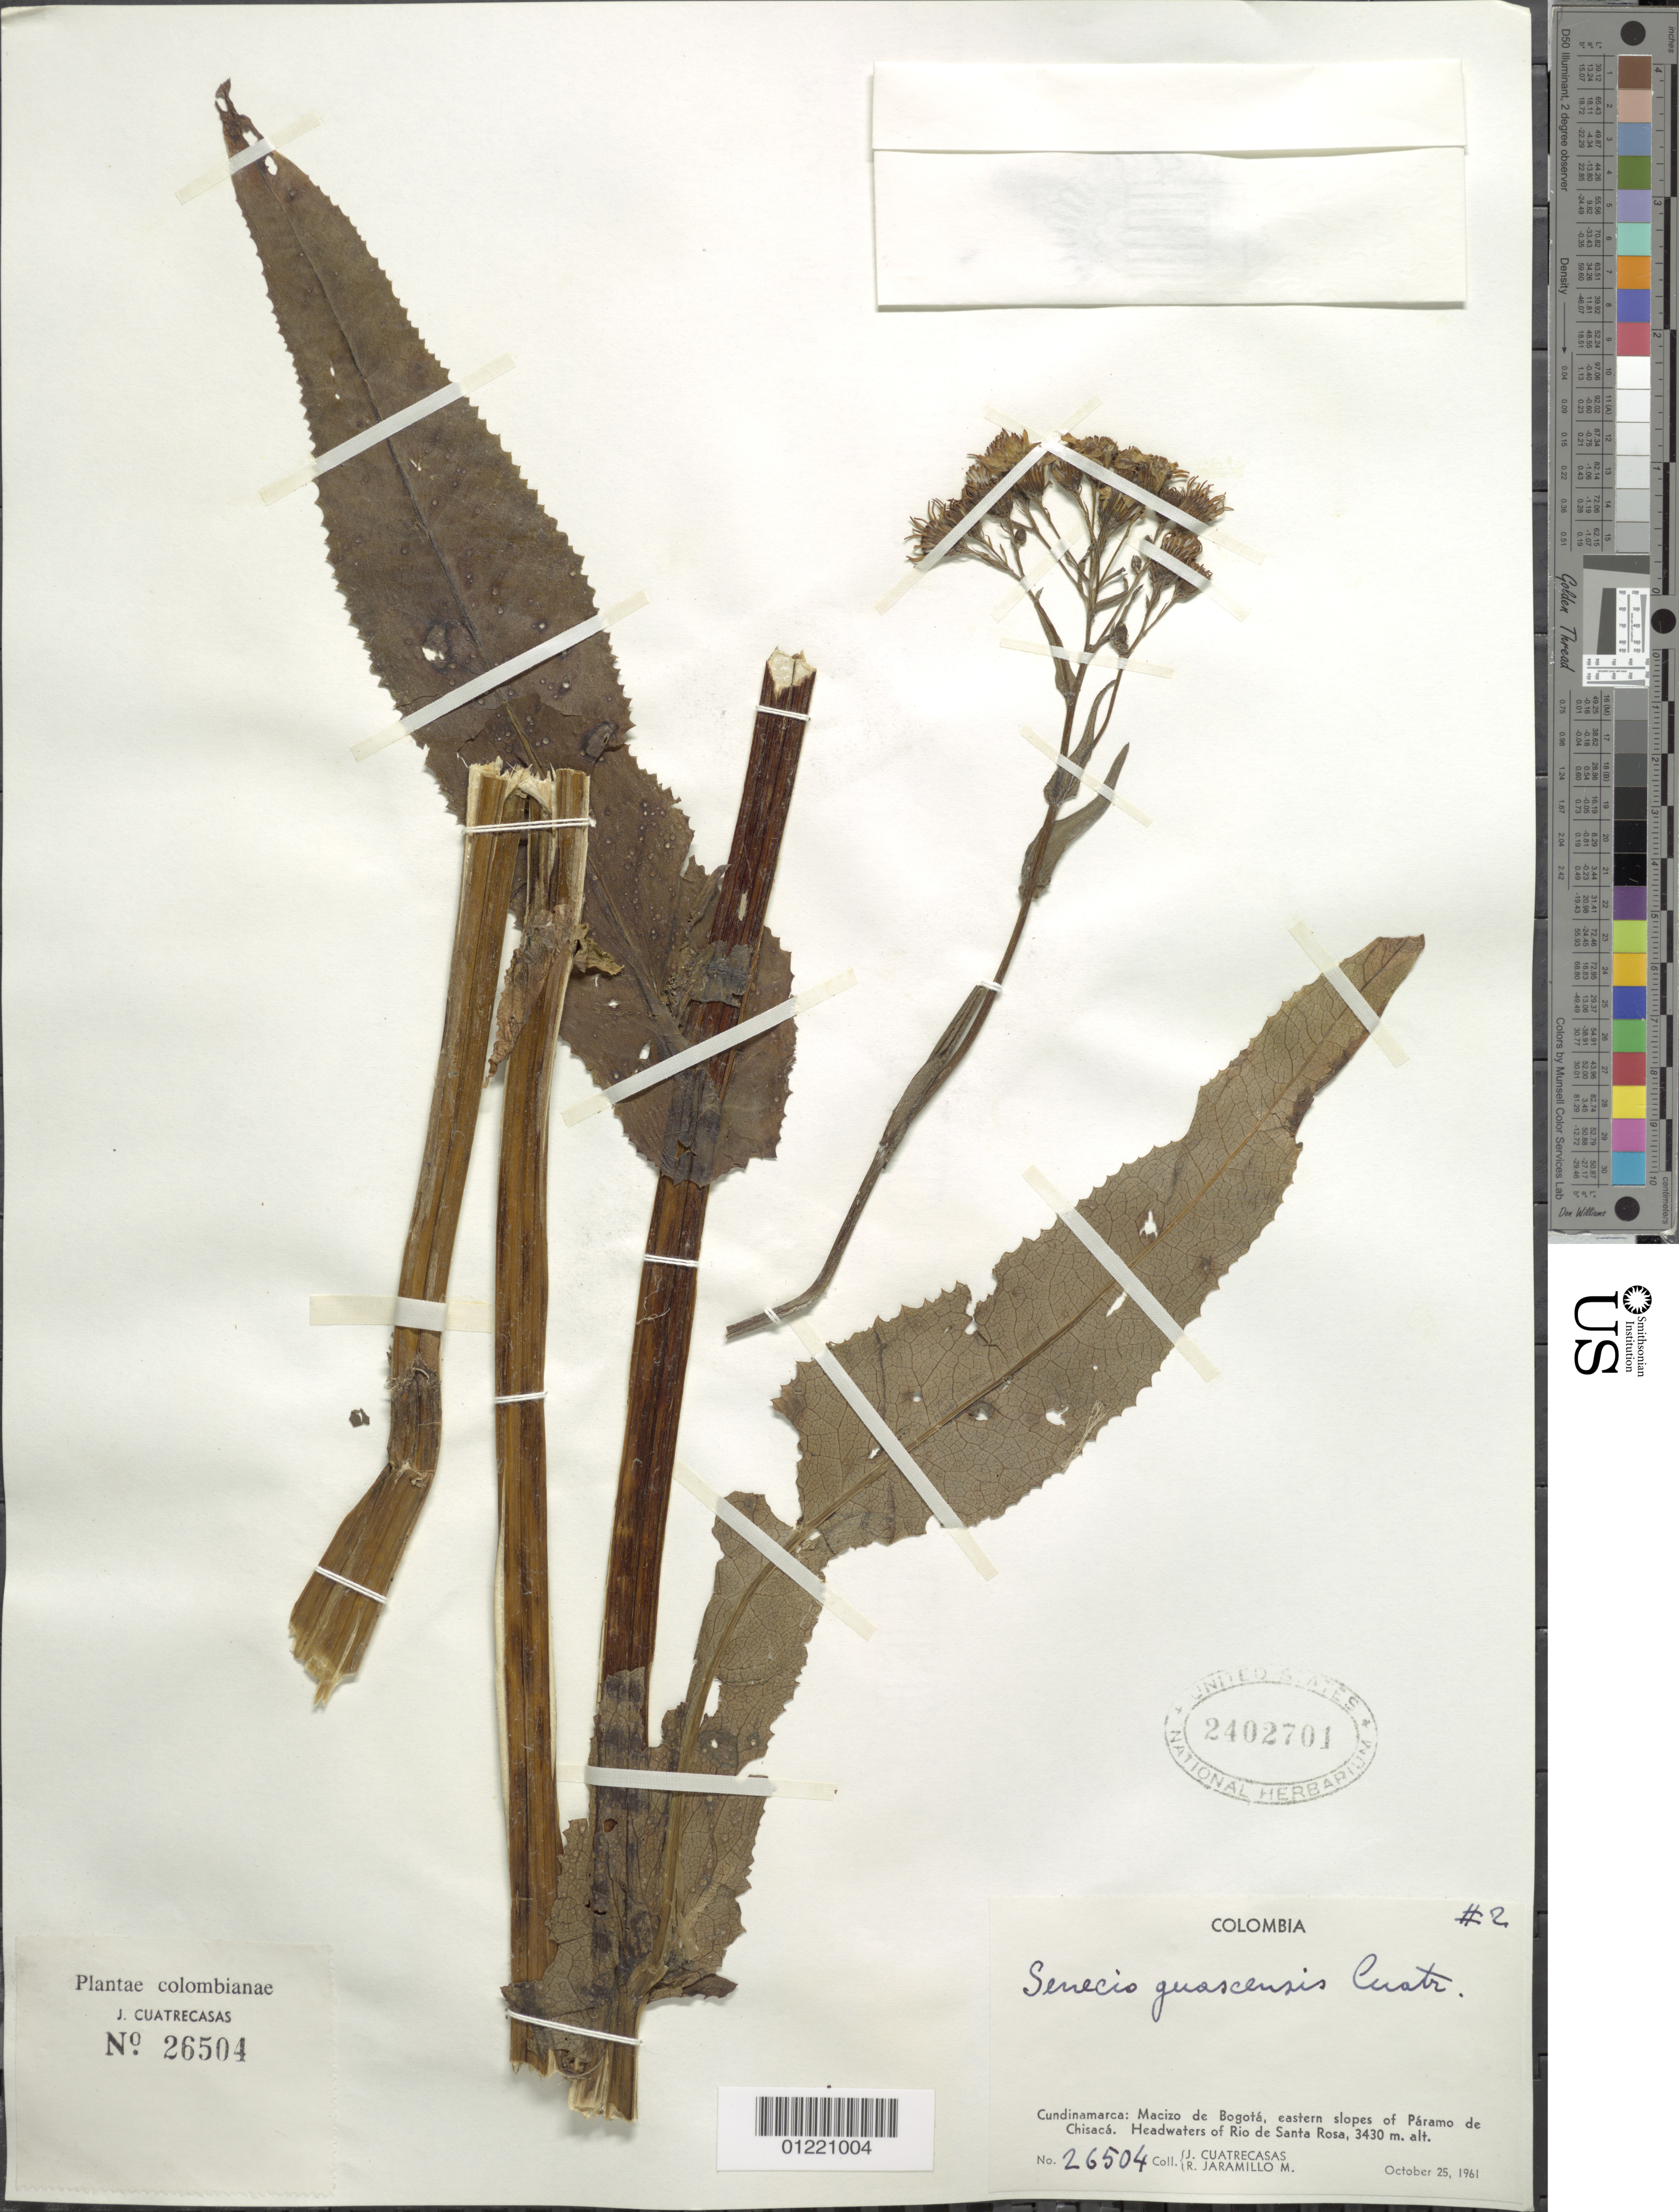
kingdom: Plantae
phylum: Tracheophyta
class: Magnoliopsida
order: Asterales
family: Asteraceae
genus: Senecio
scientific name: Senecio guascensis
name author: Cuatrec.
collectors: J. Cuatrecasas & R. Jaramillo M.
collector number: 26504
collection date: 1961-10-25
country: Colombia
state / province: Cundinamarca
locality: Macizo de Bogotá (Bogota Massif), eastern slopes of Paramo de Chisaca. Headwaters of Rio de Santa Rosa.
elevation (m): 3430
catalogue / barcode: US 2402701